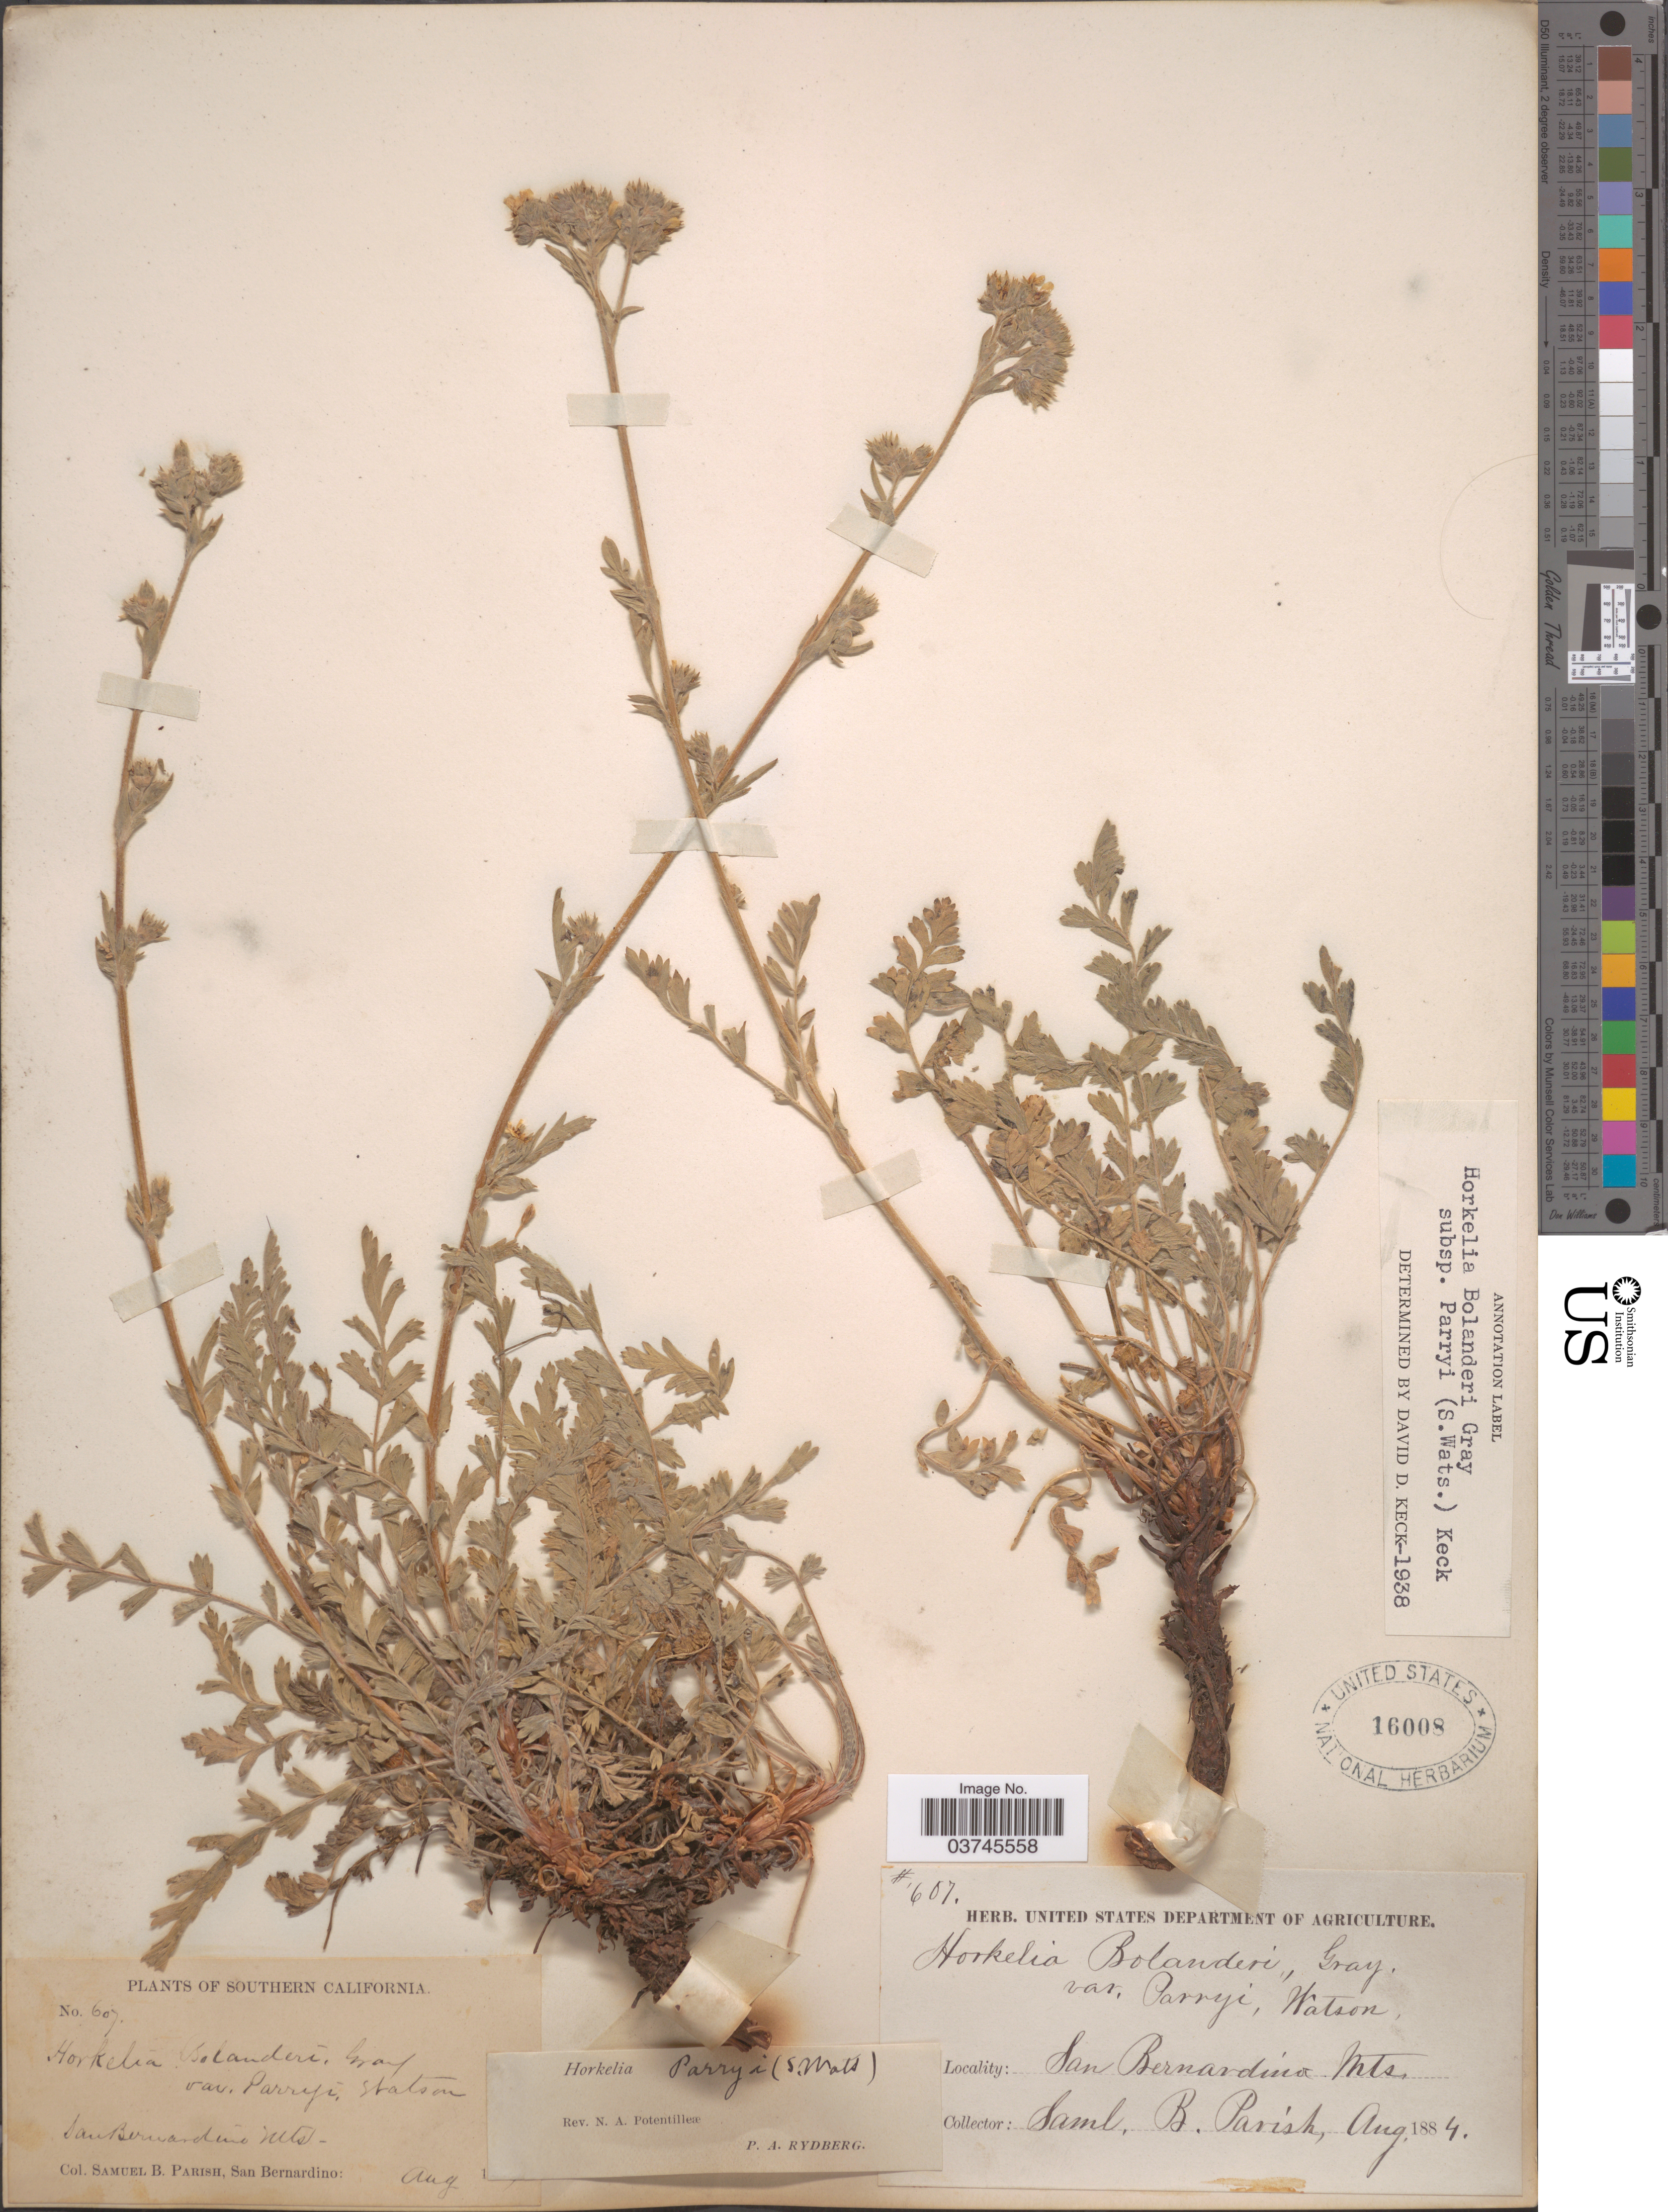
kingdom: Plantae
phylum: Tracheophyta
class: Magnoliopsida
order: Rosales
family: Rosaceae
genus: Potentilla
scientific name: Potentilla rydbergii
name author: (Elmer) Mosyakin & Shiyan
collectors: S. B. Parish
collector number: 607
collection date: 1884-08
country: United States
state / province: California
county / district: San Bernardino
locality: Southern California. San Bernardino Mts.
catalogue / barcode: US 16008